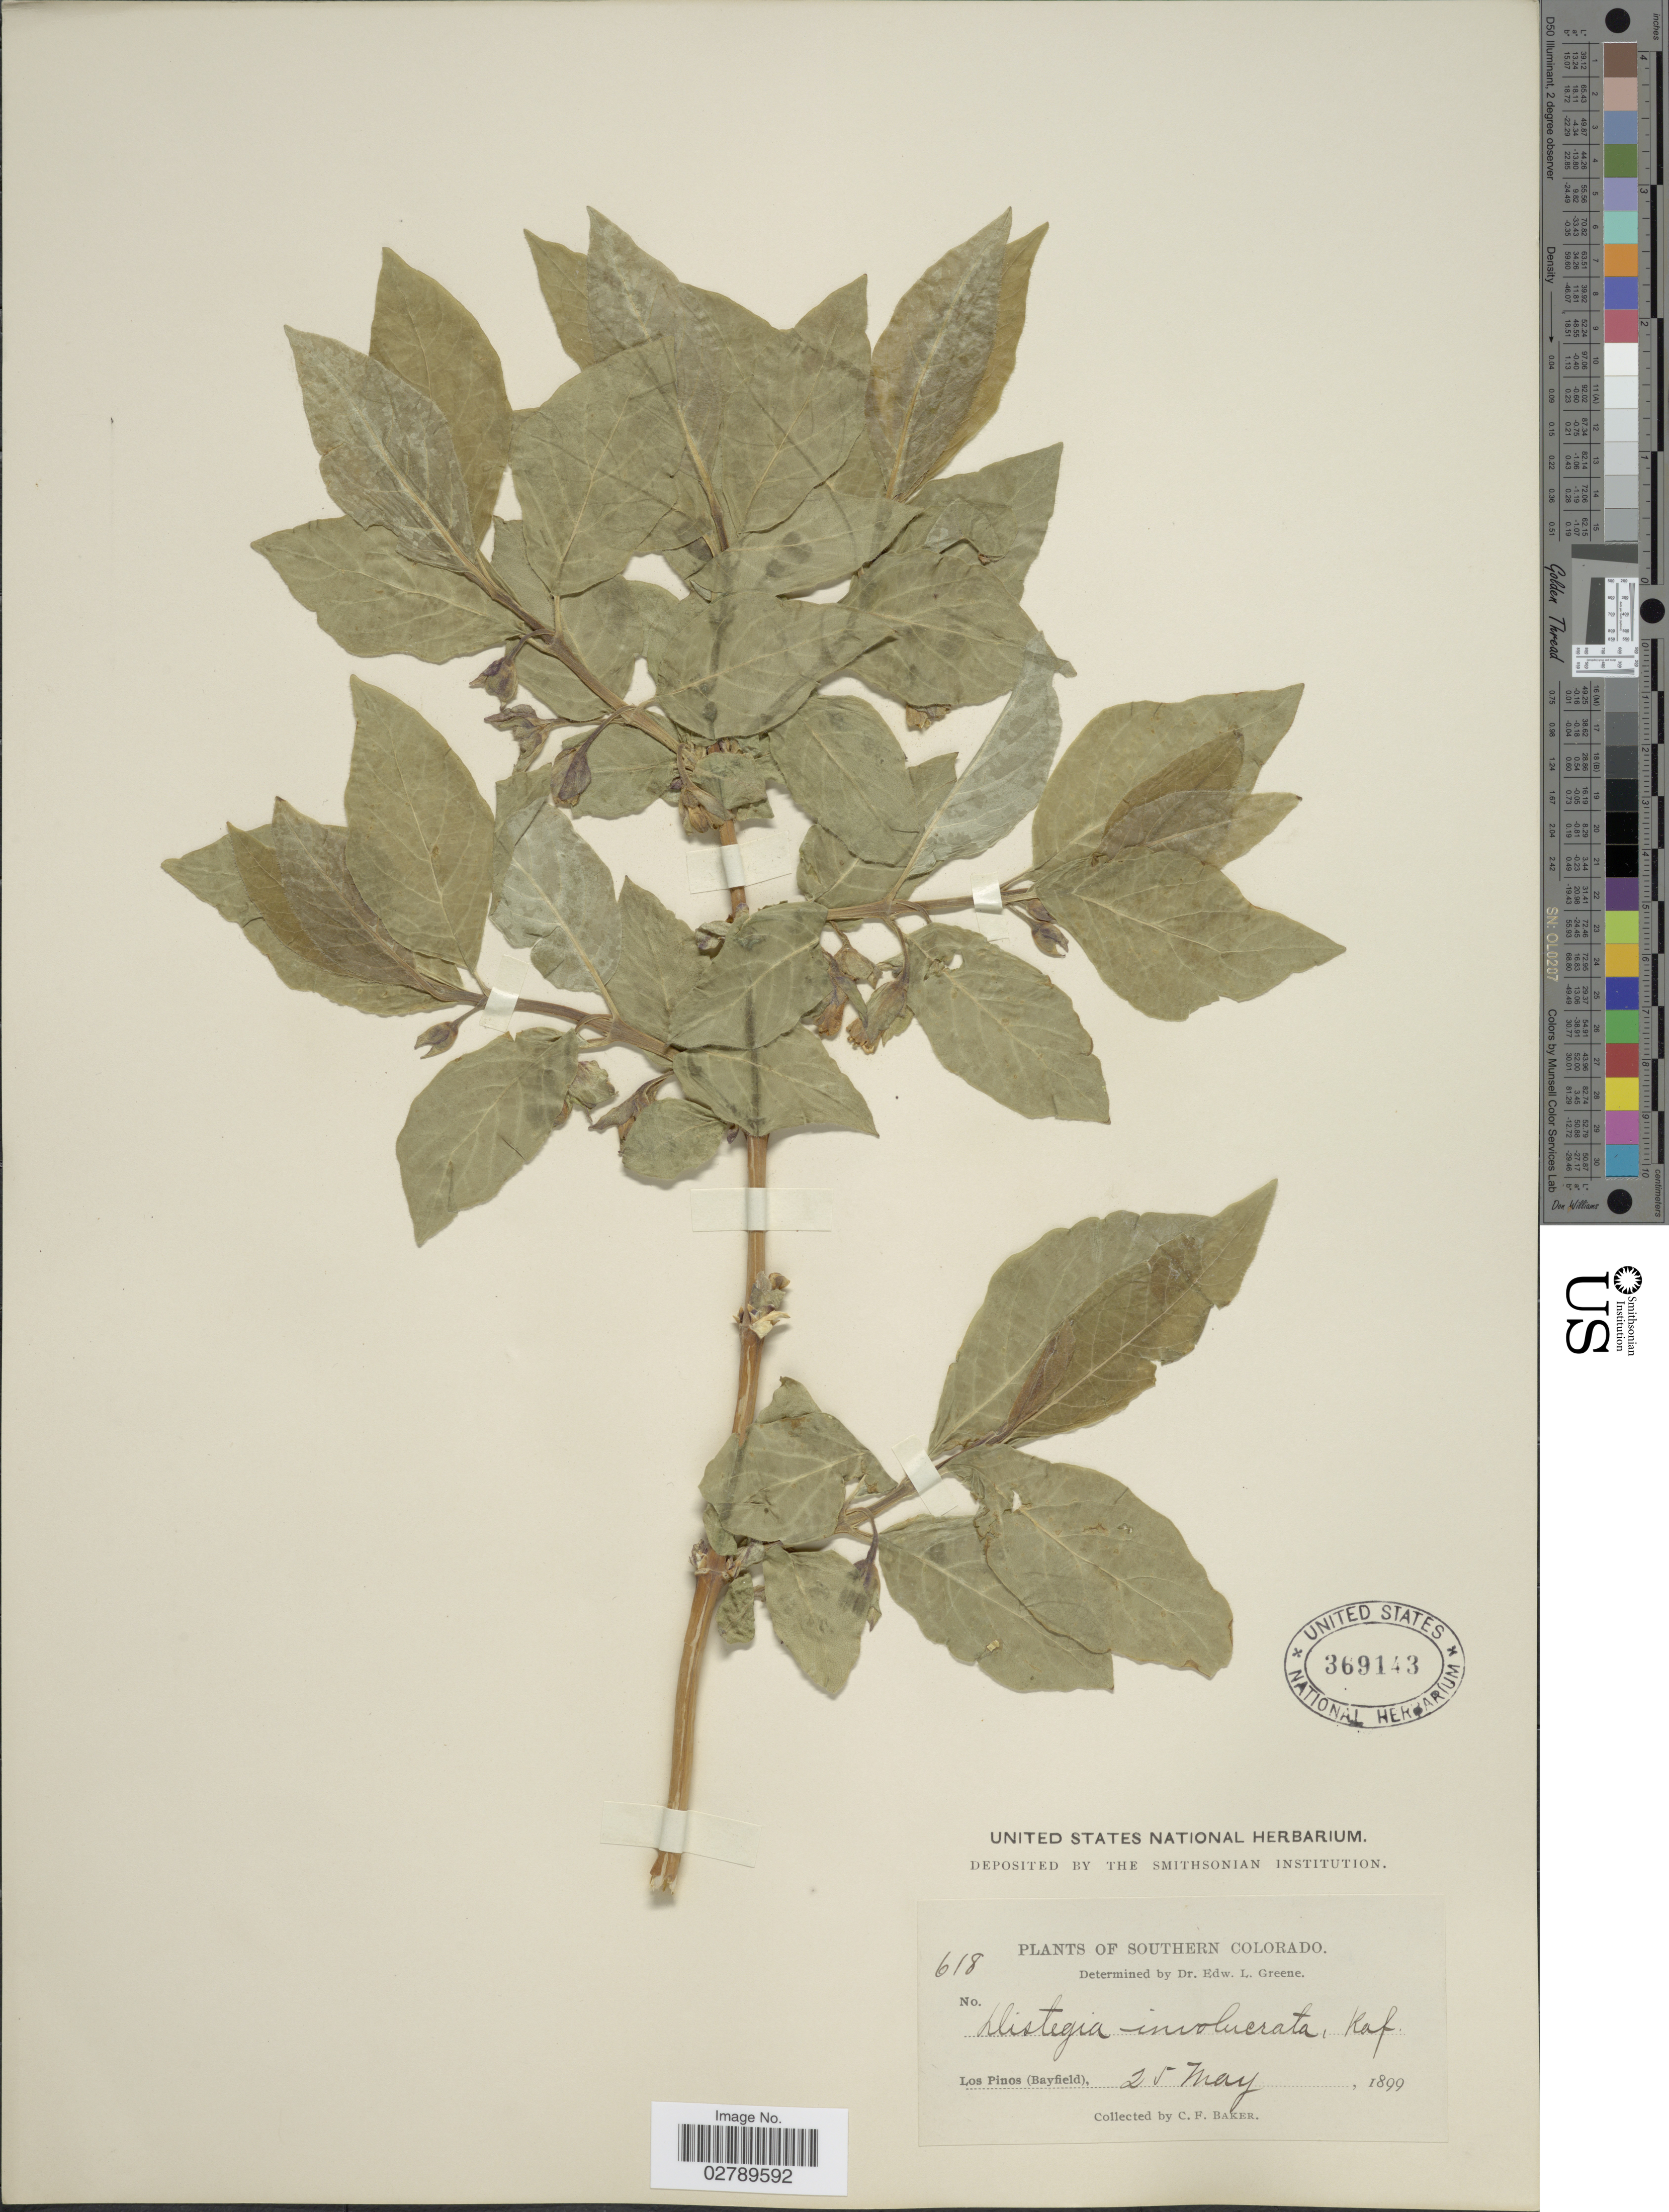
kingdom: Plantae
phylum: Tracheophyta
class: Magnoliopsida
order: Dipsacales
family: Caprifoliaceae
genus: Lonicera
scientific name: Lonicera involucrata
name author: (Richardson) Banks ex Spreng.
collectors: C. F. Baker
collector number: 618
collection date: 1899-05-25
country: United States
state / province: Colorado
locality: Southern Colorado. Los Pinos (Bayfield).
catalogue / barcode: US 369143